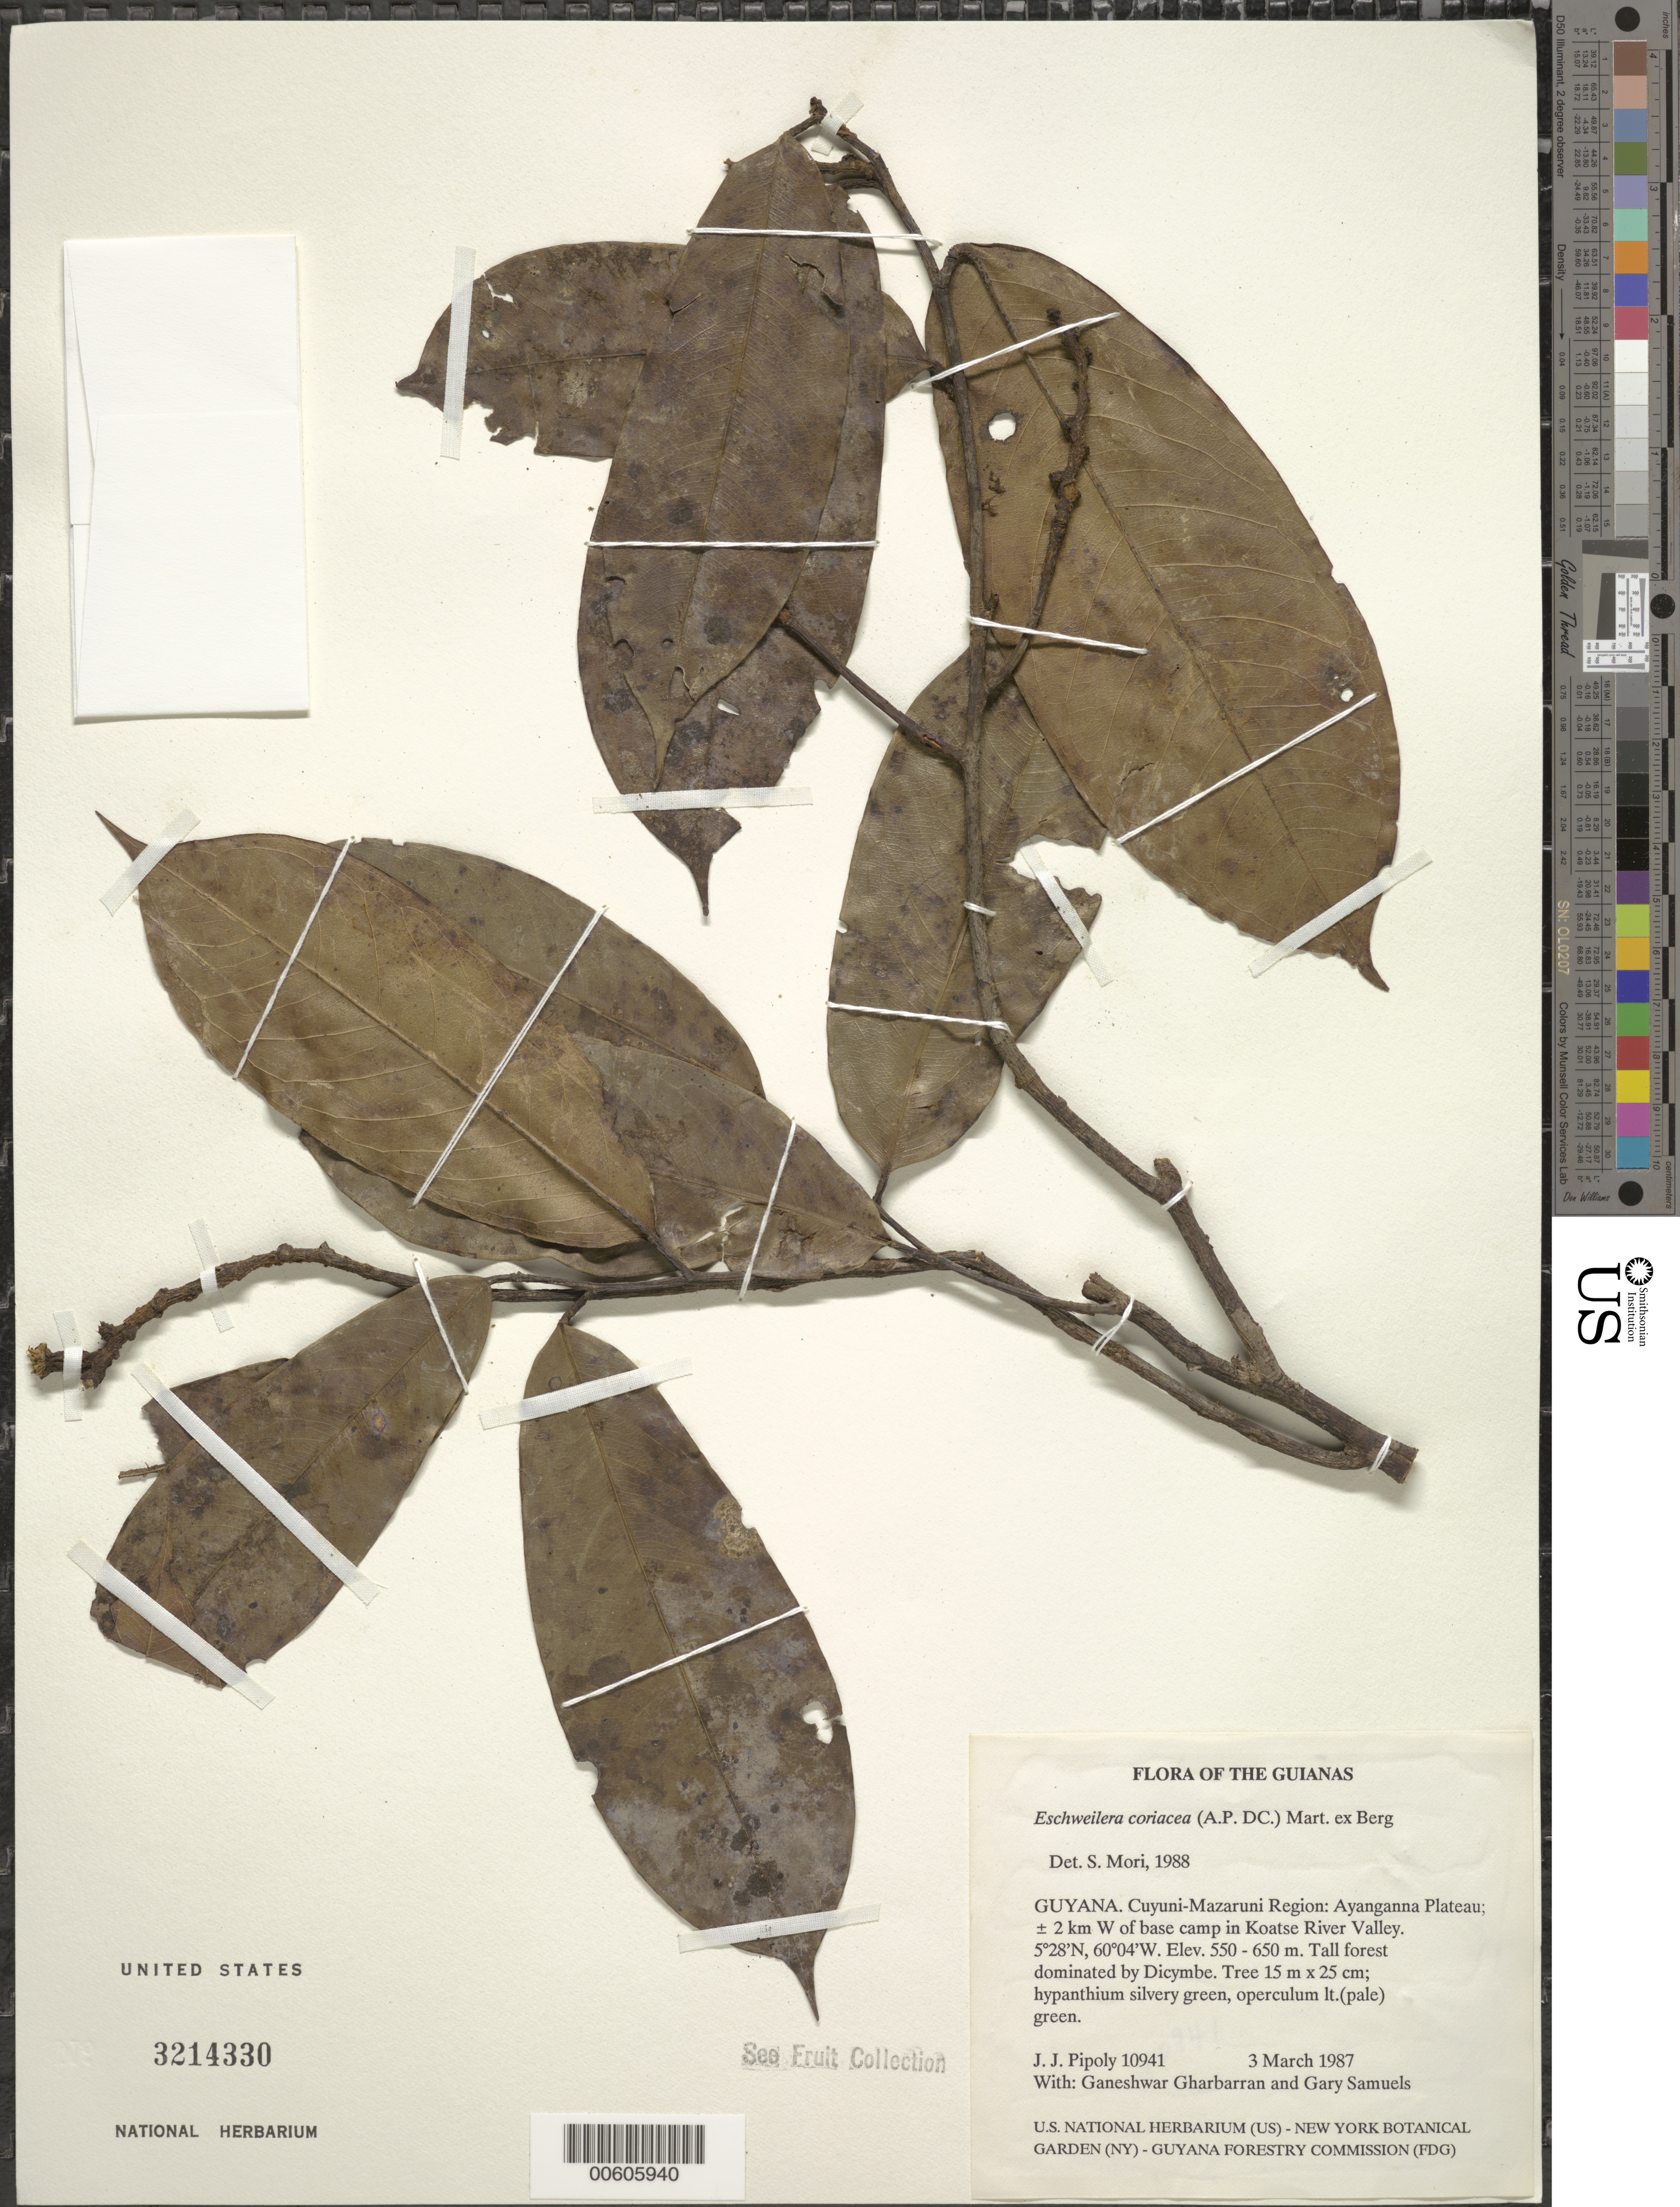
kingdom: Plantae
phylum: Tracheophyta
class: Magnoliopsida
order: Ericales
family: Lecythidaceae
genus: Eschweilera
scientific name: Eschweilera coriacea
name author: (DC.) S.A. Mori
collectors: J. J. Pipoly, G. Gharbarran & G. Samuels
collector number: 10941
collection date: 1987-03-03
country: Guyana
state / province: Cuyuni-Mazaruni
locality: Guianas. Cuyuni-Mazaruni Region: Ayanganna Plateau; ± 2 km W of base camp in Koatse River Valley.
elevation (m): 550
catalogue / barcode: US 3214330